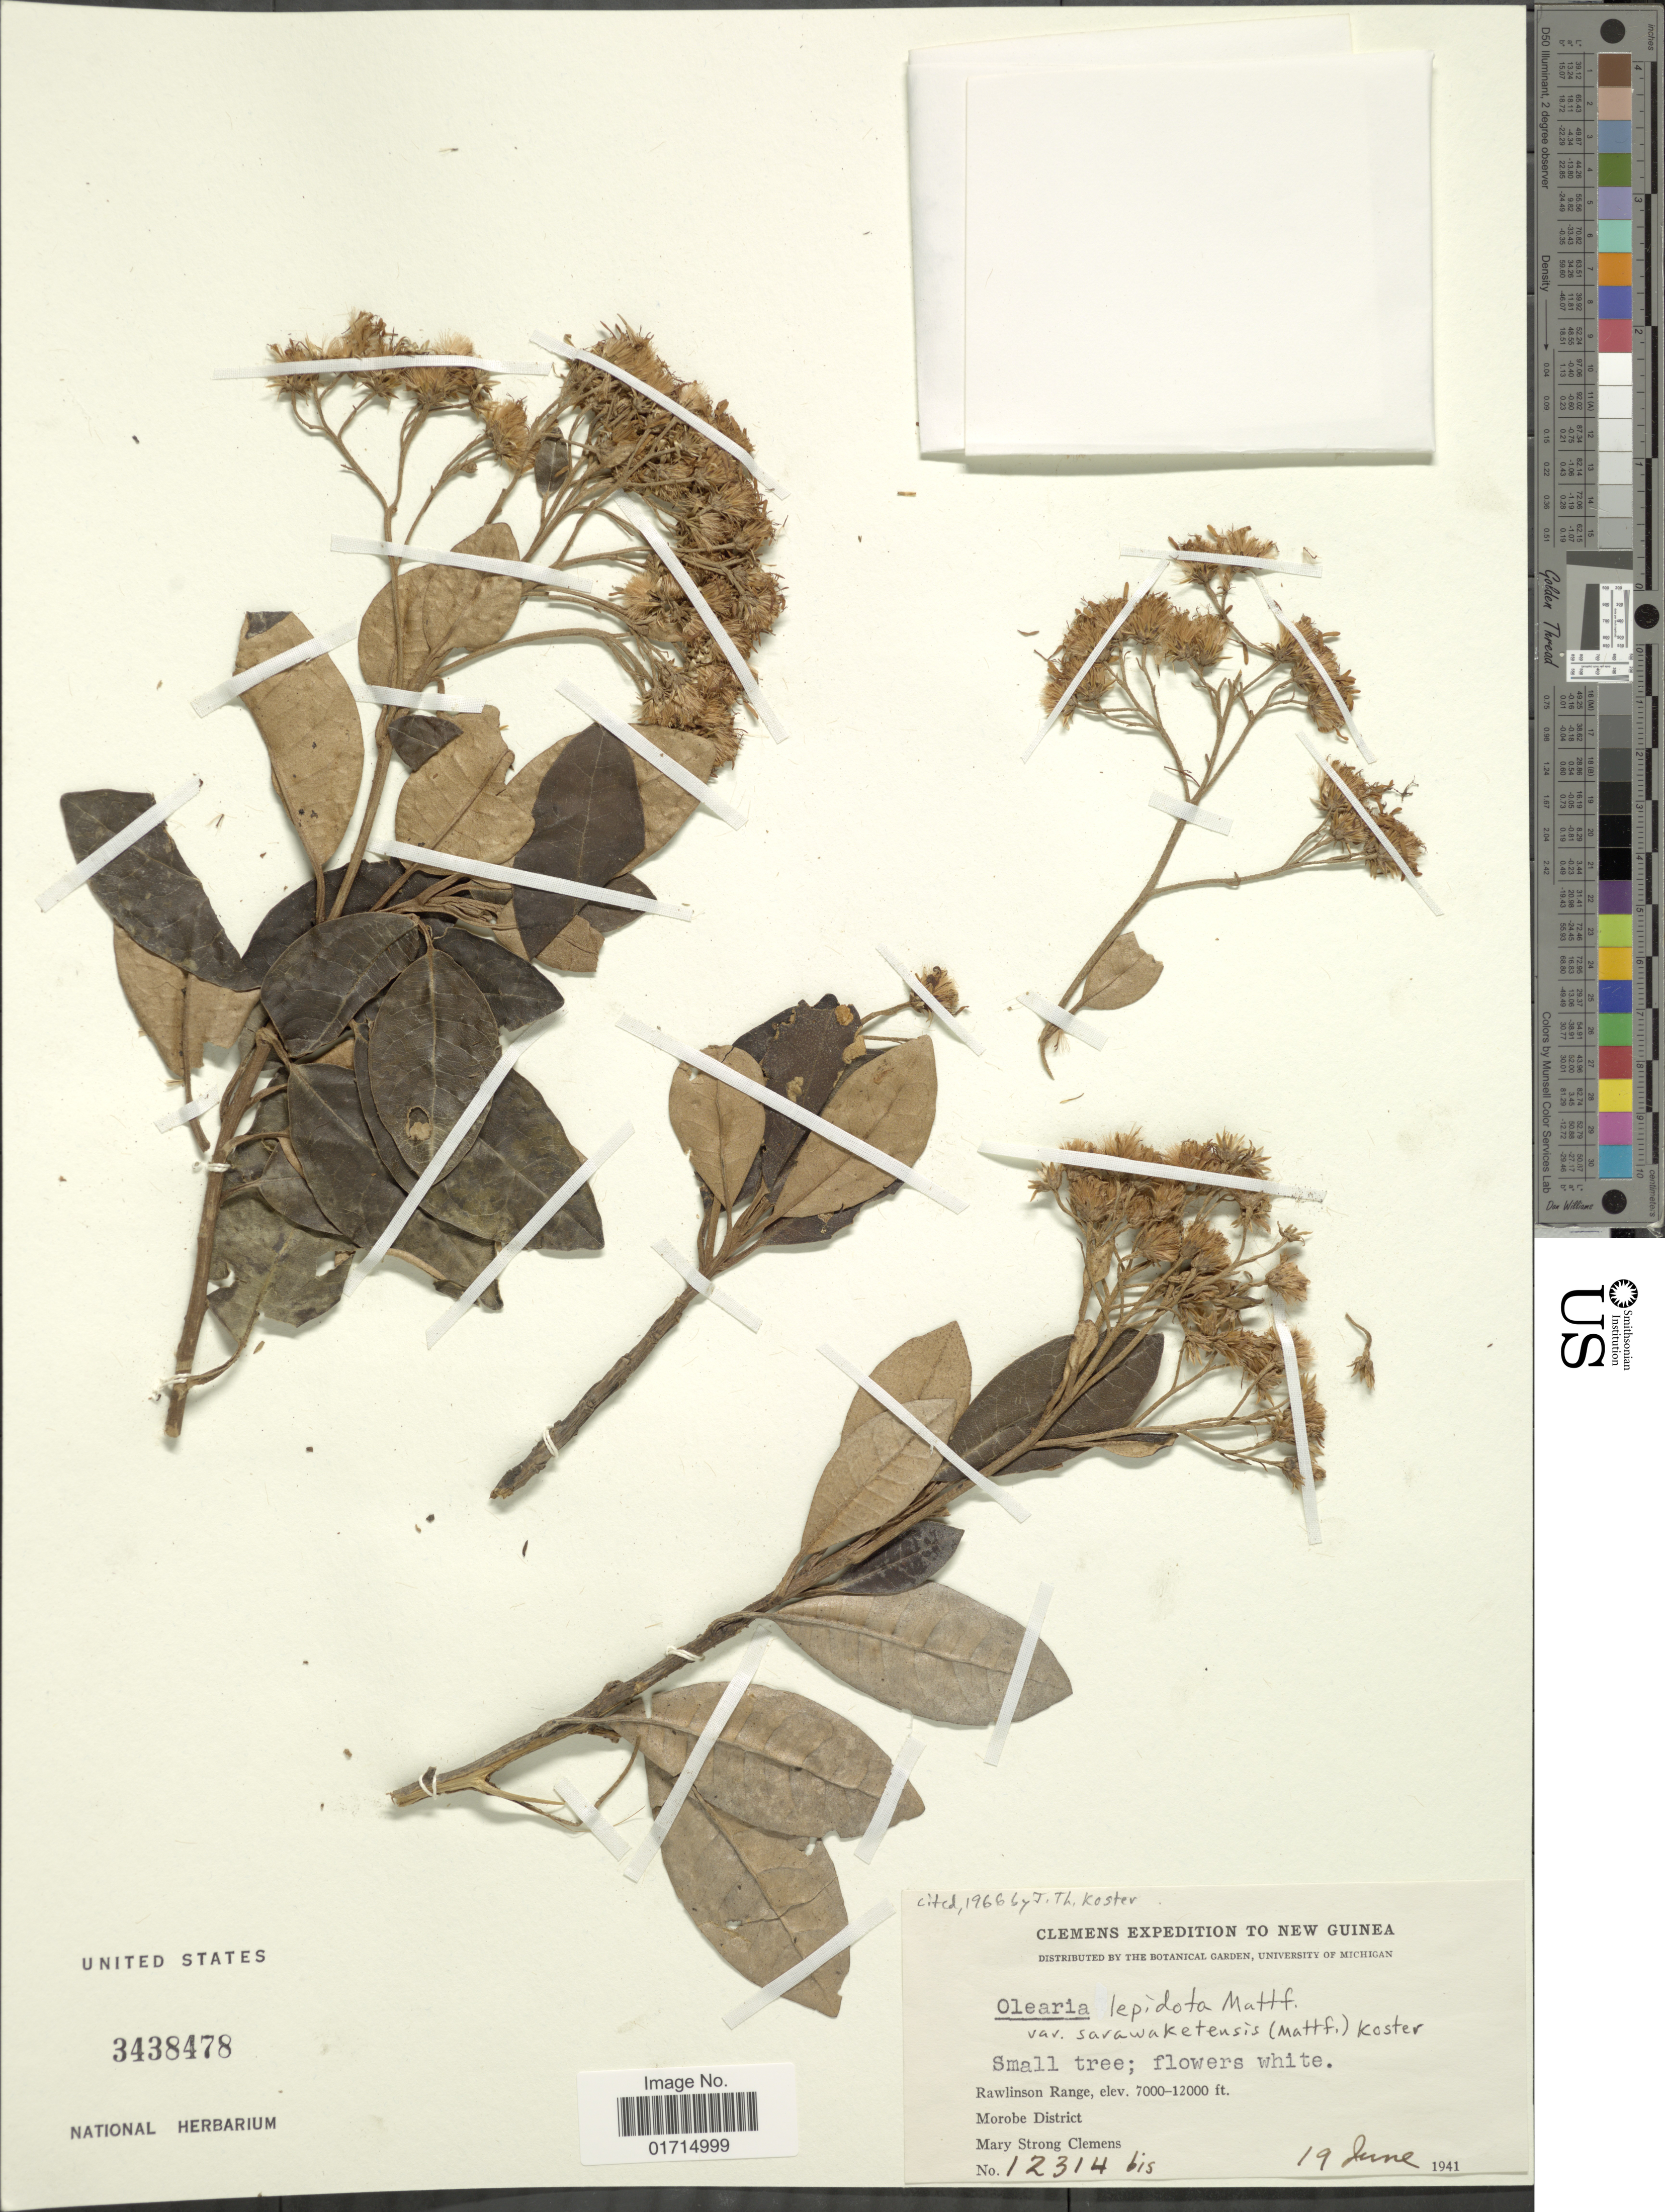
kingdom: Plantae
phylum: Tracheophyta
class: Magnoliopsida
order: Asterales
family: Asteraceae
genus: Olearia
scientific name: Olearia lepidota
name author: Mattf.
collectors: M. S. Clemens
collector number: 12314bis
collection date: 1941-06-19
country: Papua New Guinea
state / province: Morobe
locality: Rawlinson Range, Morobe District.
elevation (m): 2134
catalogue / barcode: US 3438478